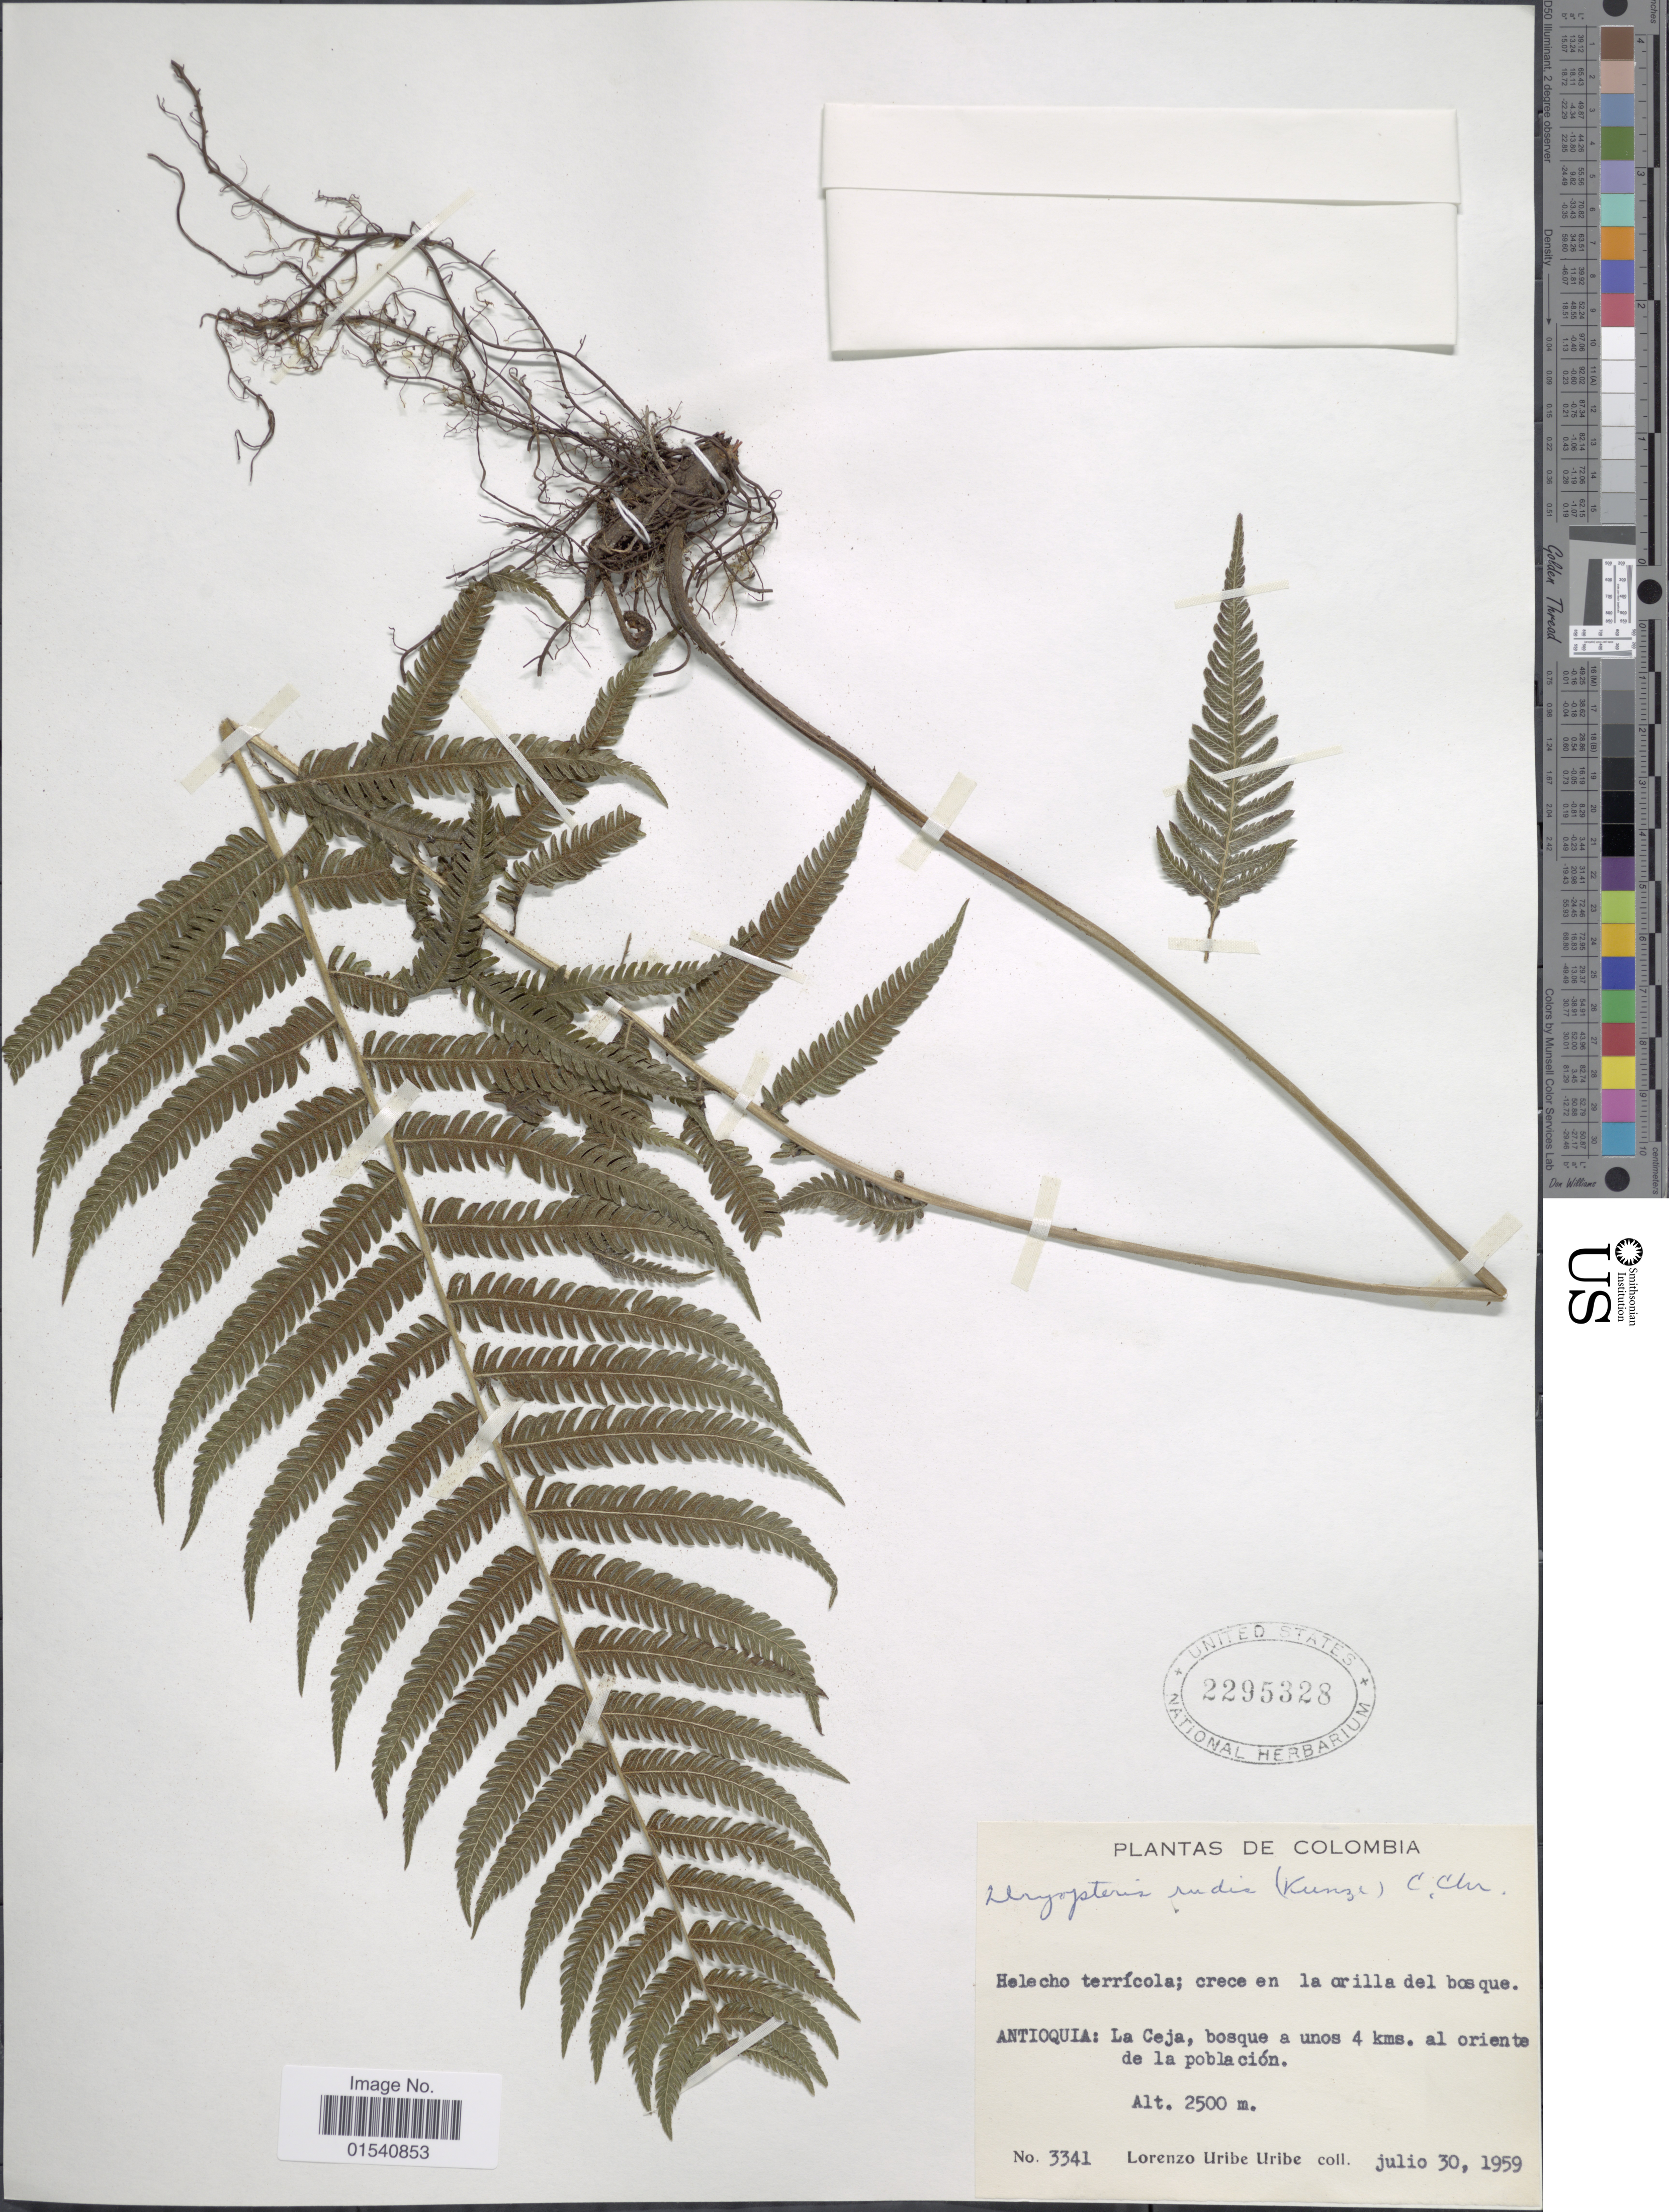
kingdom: Plantae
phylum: Tracheophyta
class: Polypodiopsida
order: Polypodiales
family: Thelypteridaceae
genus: Amauropelta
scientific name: Amauropelta rudis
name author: (Kunze) Pic. Serm.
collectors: L. Uribe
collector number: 3341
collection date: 1959-07-30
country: Colombia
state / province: Antioquia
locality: La Ceja, bosque a unos 4 kms al oriente de la población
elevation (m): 2500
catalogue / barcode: US 2295328